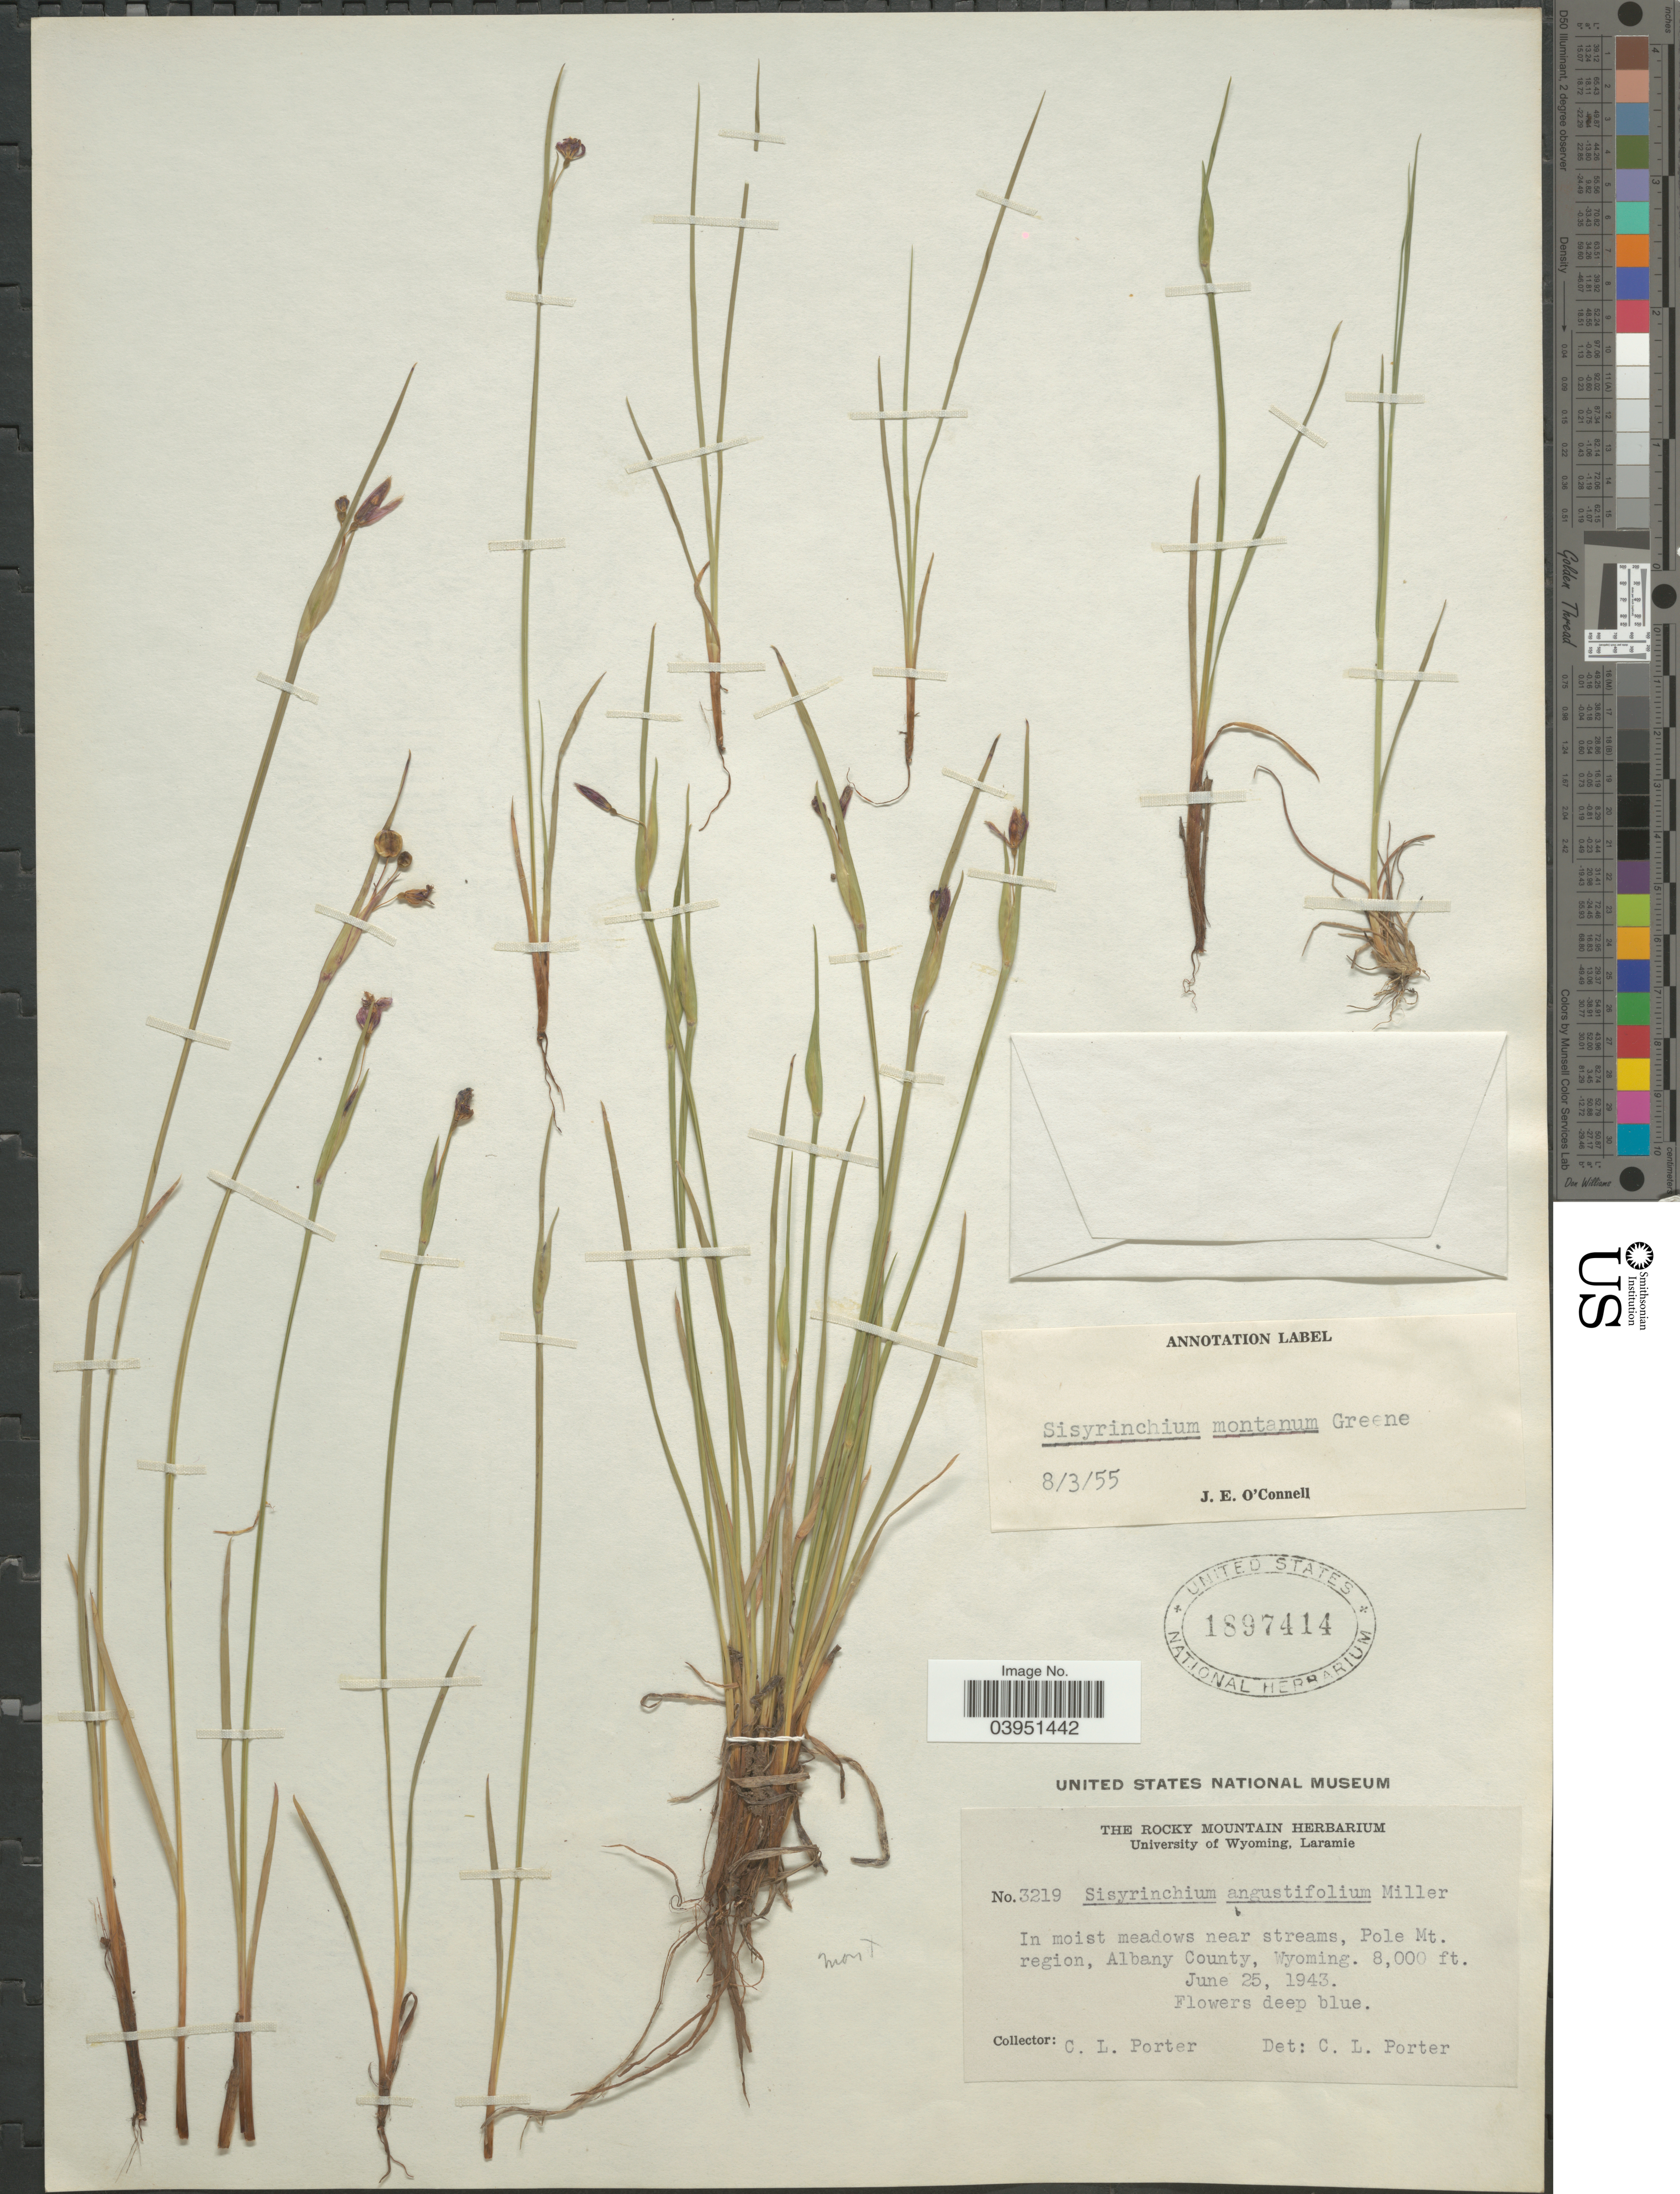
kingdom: Plantae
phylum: Tracheophyta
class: Liliopsida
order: Asparagales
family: Iridaceae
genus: Sisyrinchium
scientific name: Sisyrinchium montanum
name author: Greene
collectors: C. L. Porter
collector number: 3219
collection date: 1943-06-25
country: United States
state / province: Wyoming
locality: In moist meadows near streams, Pole Mt. region, Albany County.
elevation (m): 2438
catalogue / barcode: US 1897414